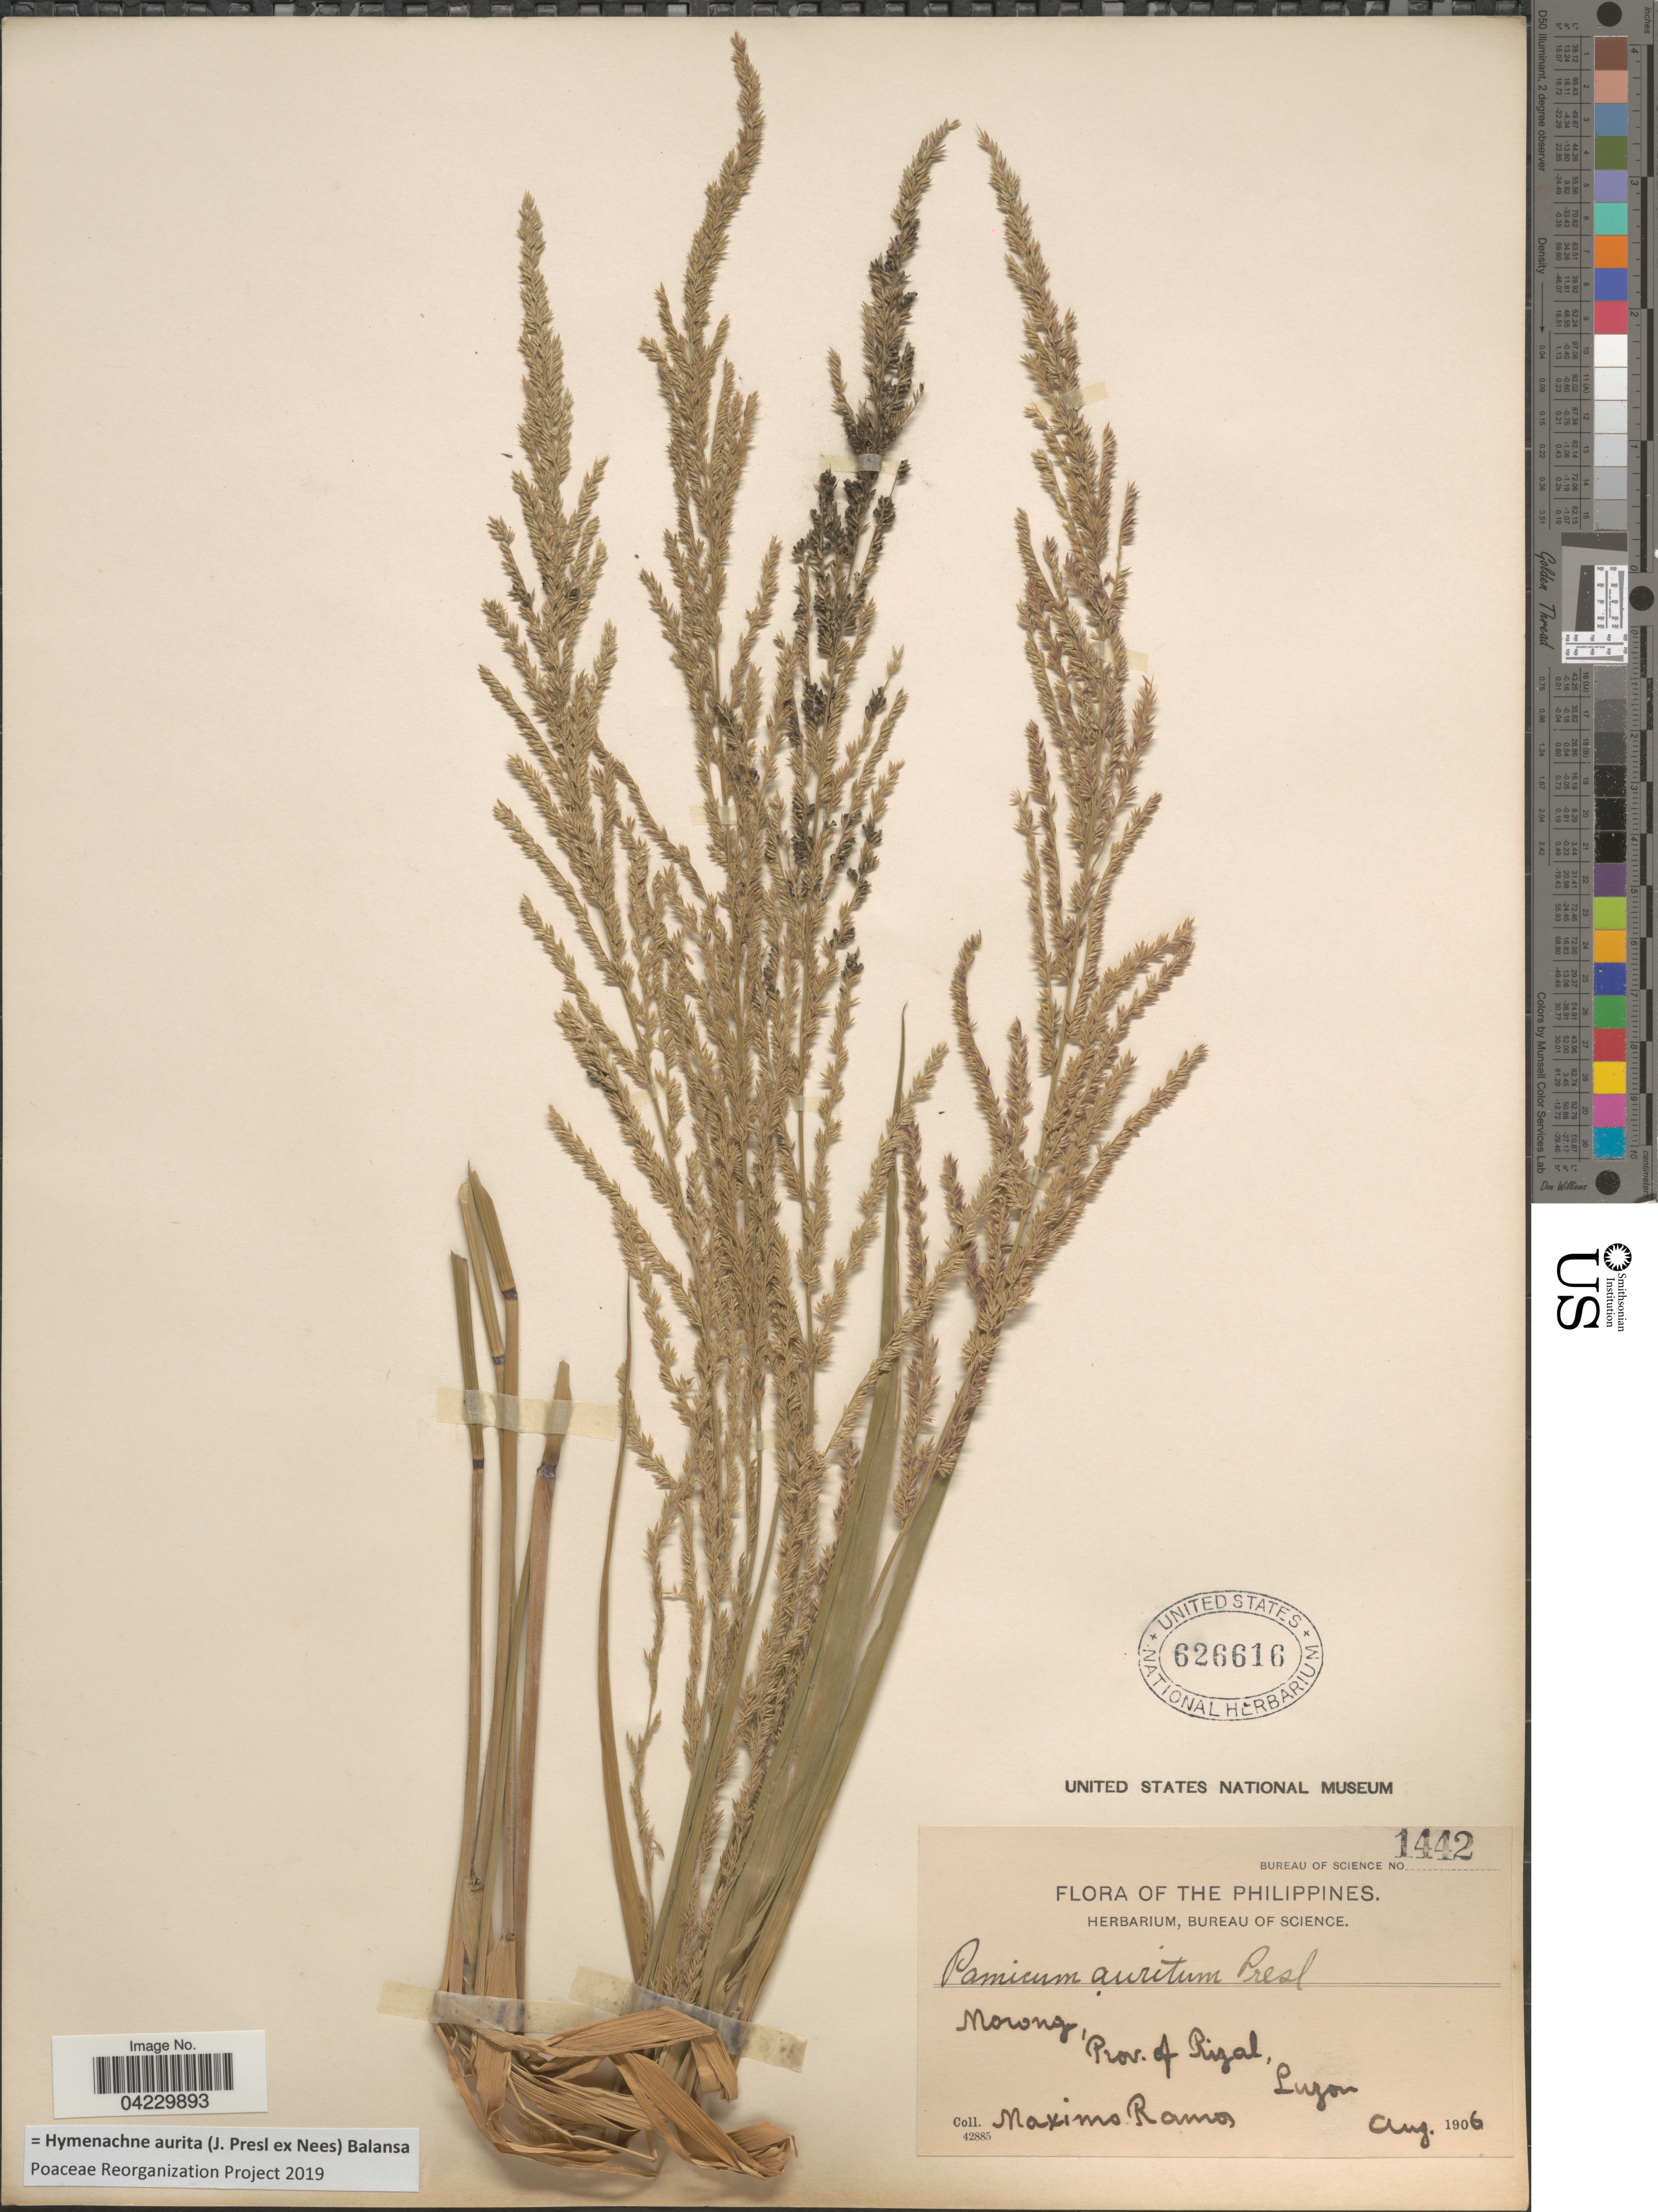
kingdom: Plantae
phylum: Tracheophyta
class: Liliopsida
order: Poales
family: Poaceae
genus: Hymenachne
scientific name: Hymenachne aurita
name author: (J. Presl ex Nees) Balansa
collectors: M. Ramos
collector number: Bureau of Science 1442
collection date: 1906-08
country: Philippines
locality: Morong, Prov. of Rizal, Luzon.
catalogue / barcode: US 626616